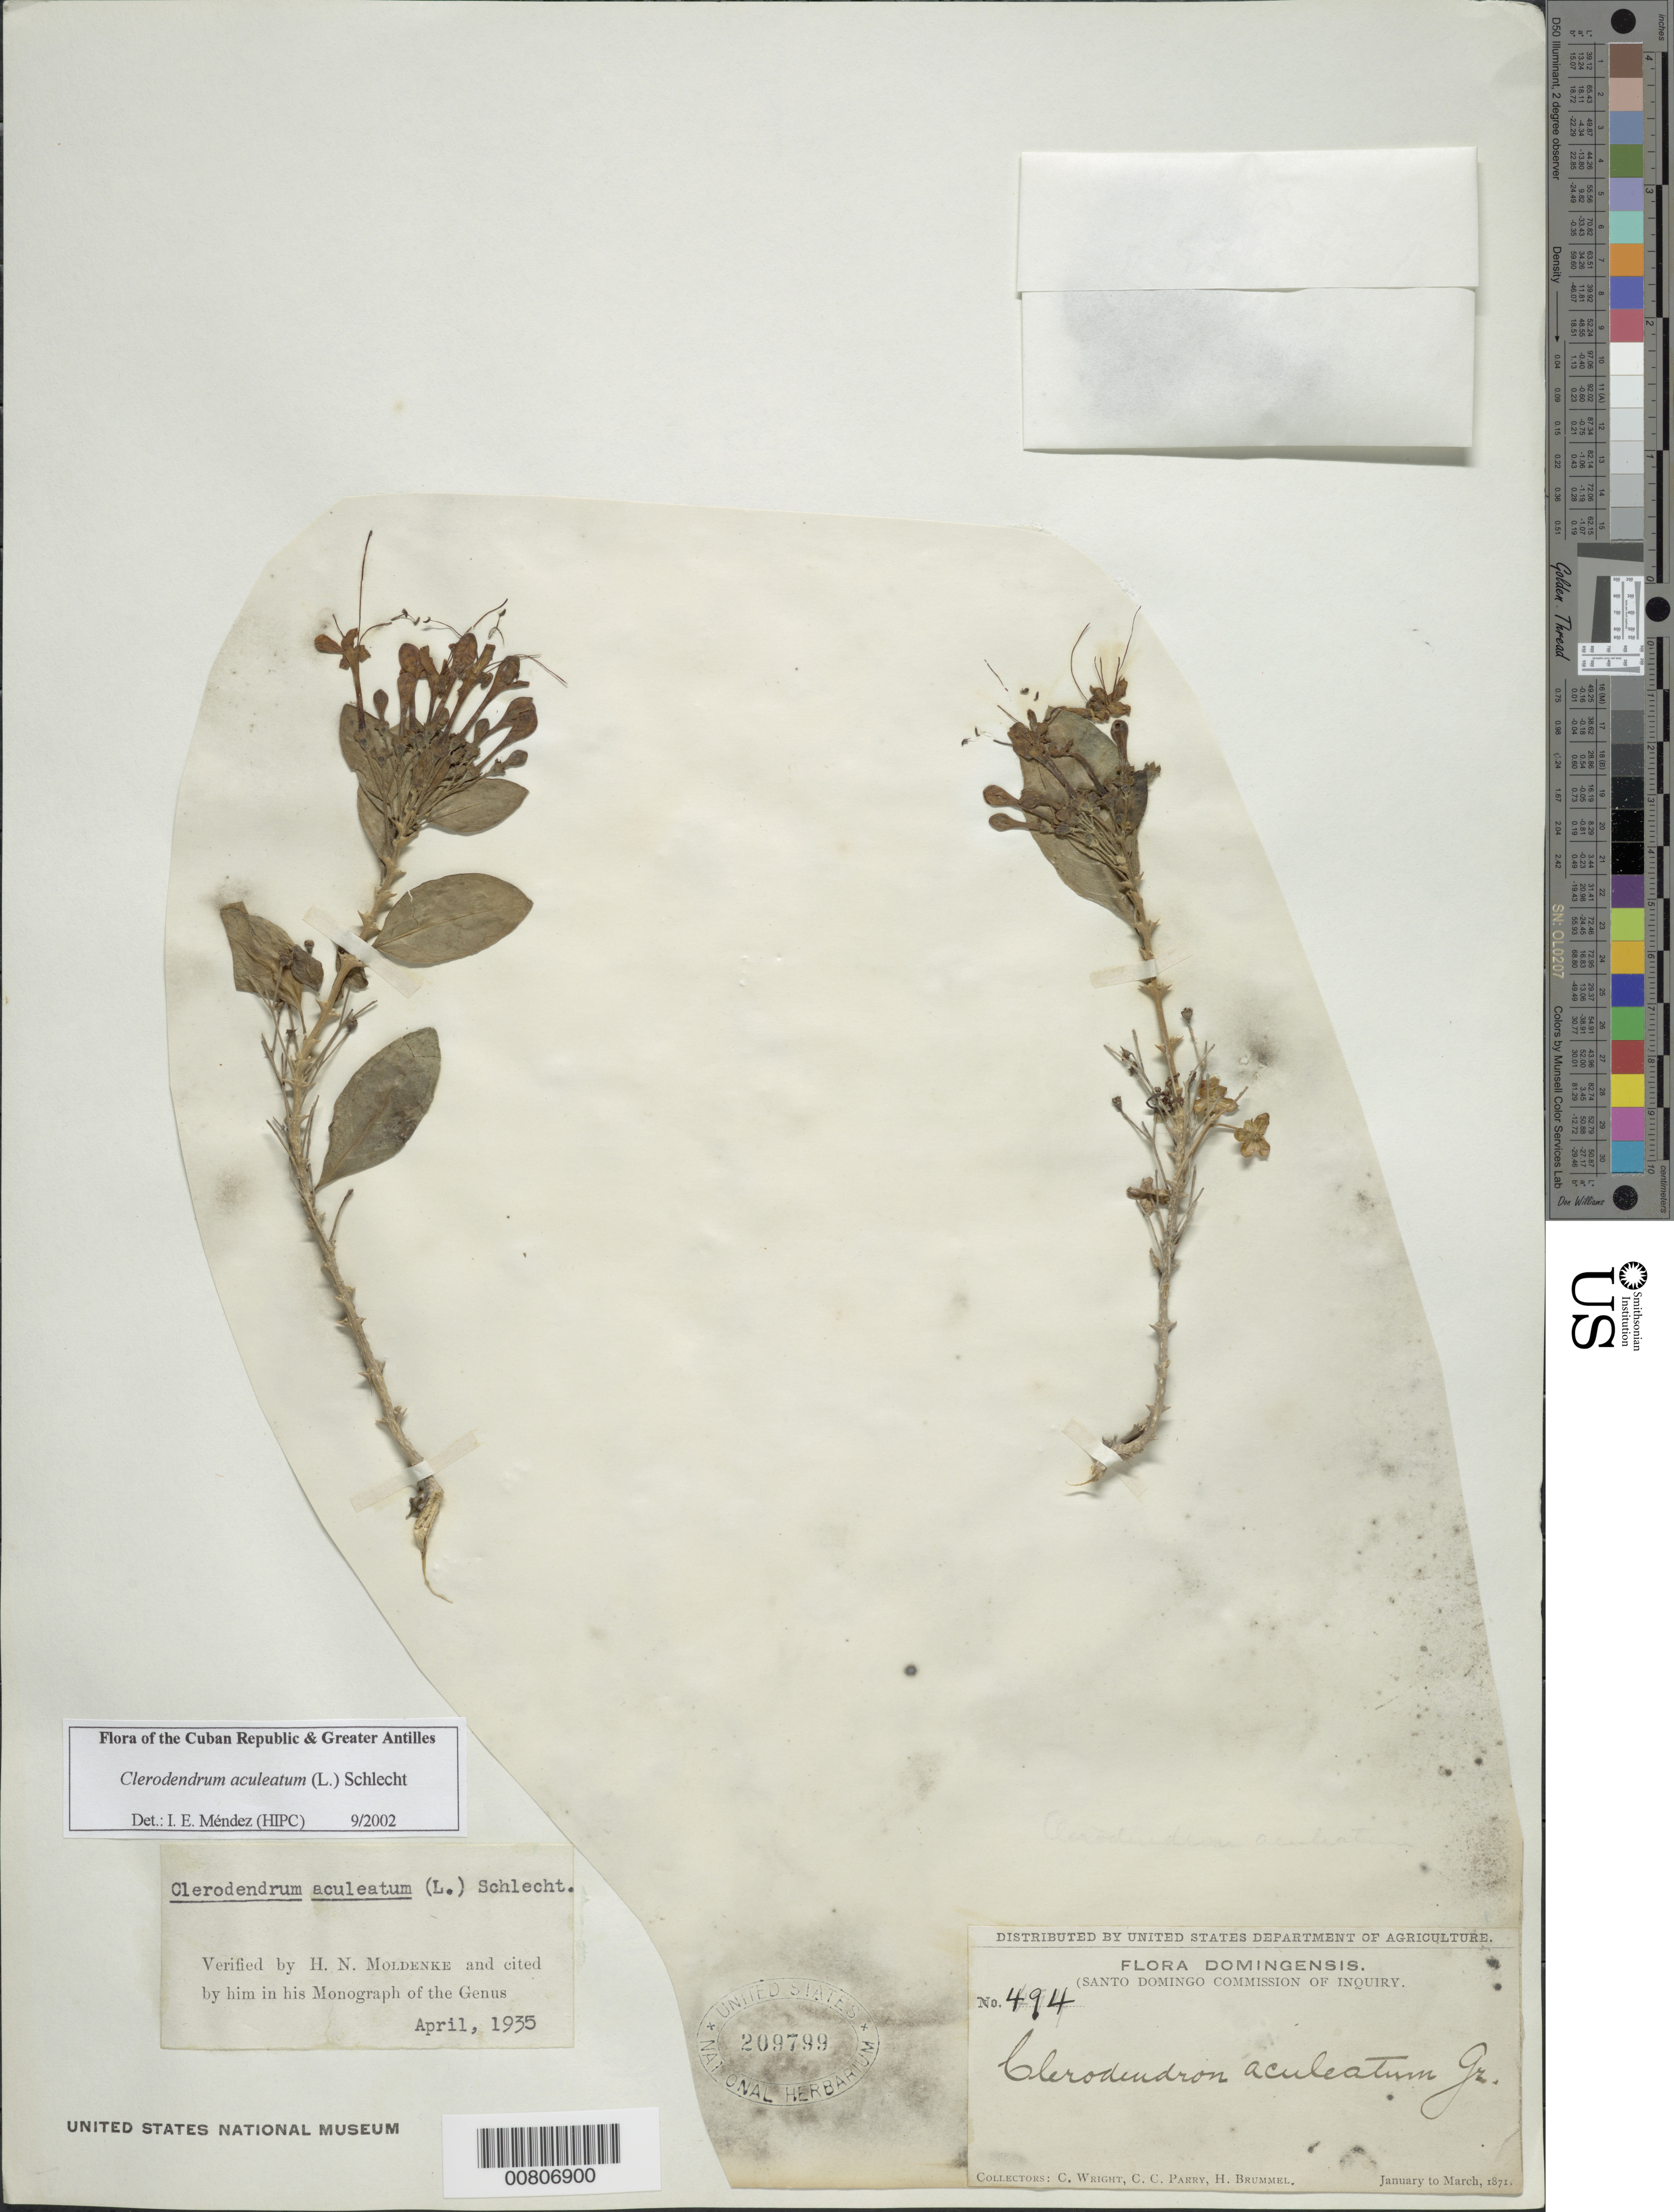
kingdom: Plantae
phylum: Tracheophyta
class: Magnoliopsida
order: Lamiales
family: Lamiaceae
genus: Clerodendrum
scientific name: Clerodendrum aculeatum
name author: (L.) Schltdl.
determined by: Méndez, Isidro E., (HIPC)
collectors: C. Wright, C. C. Parry & H. Brummel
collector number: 494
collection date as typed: Jan 1871 to -- Mar 1871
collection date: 1871-01/1871-03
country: Dominican Republic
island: Hispaniola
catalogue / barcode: US 209799